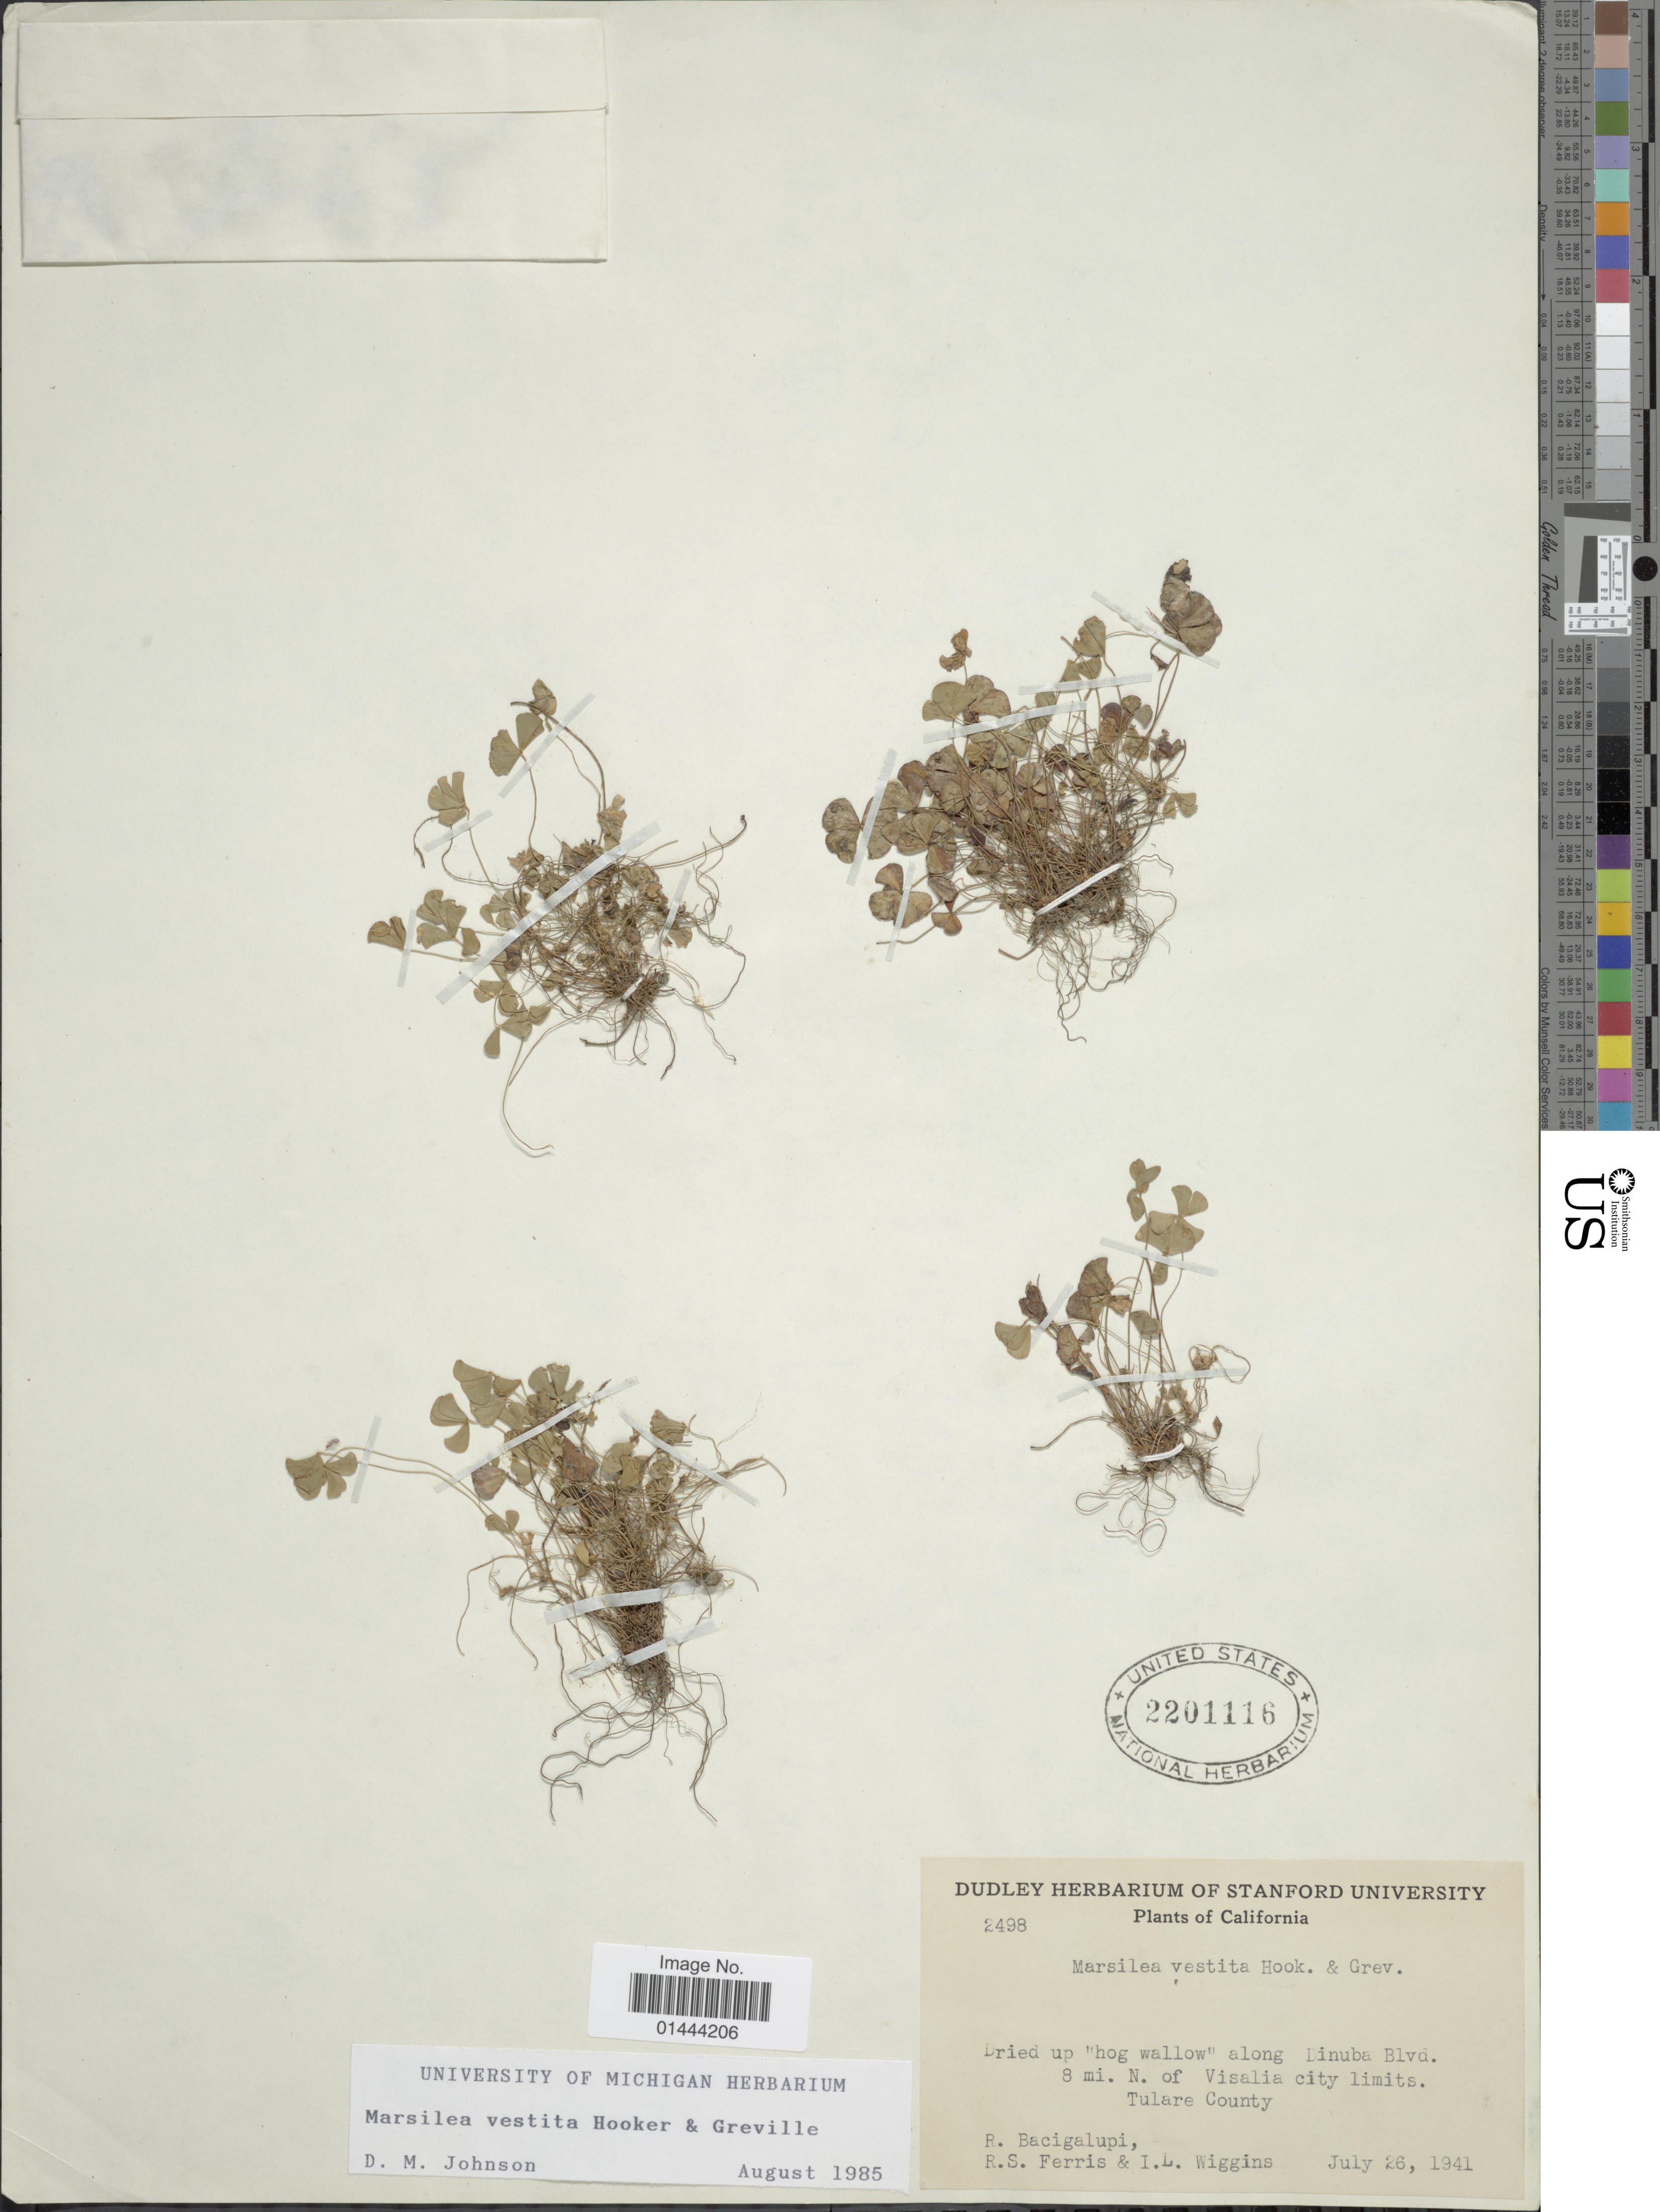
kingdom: Plantae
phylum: Tracheophyta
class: Polypodiopsida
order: Salviniales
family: Marsileaceae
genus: Marsilea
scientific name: Marsilea vestita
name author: Hook. & Grev.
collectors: R. Bacigalupi, R. S. Ferris & I. L. Wiggins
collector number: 2498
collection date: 1941-07-26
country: United States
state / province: California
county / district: San Joaquin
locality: Dried up "hog wallow"along Dinuba Blvd., 8 mi N. of Visalia city limits, Tulara County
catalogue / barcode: US 2201116